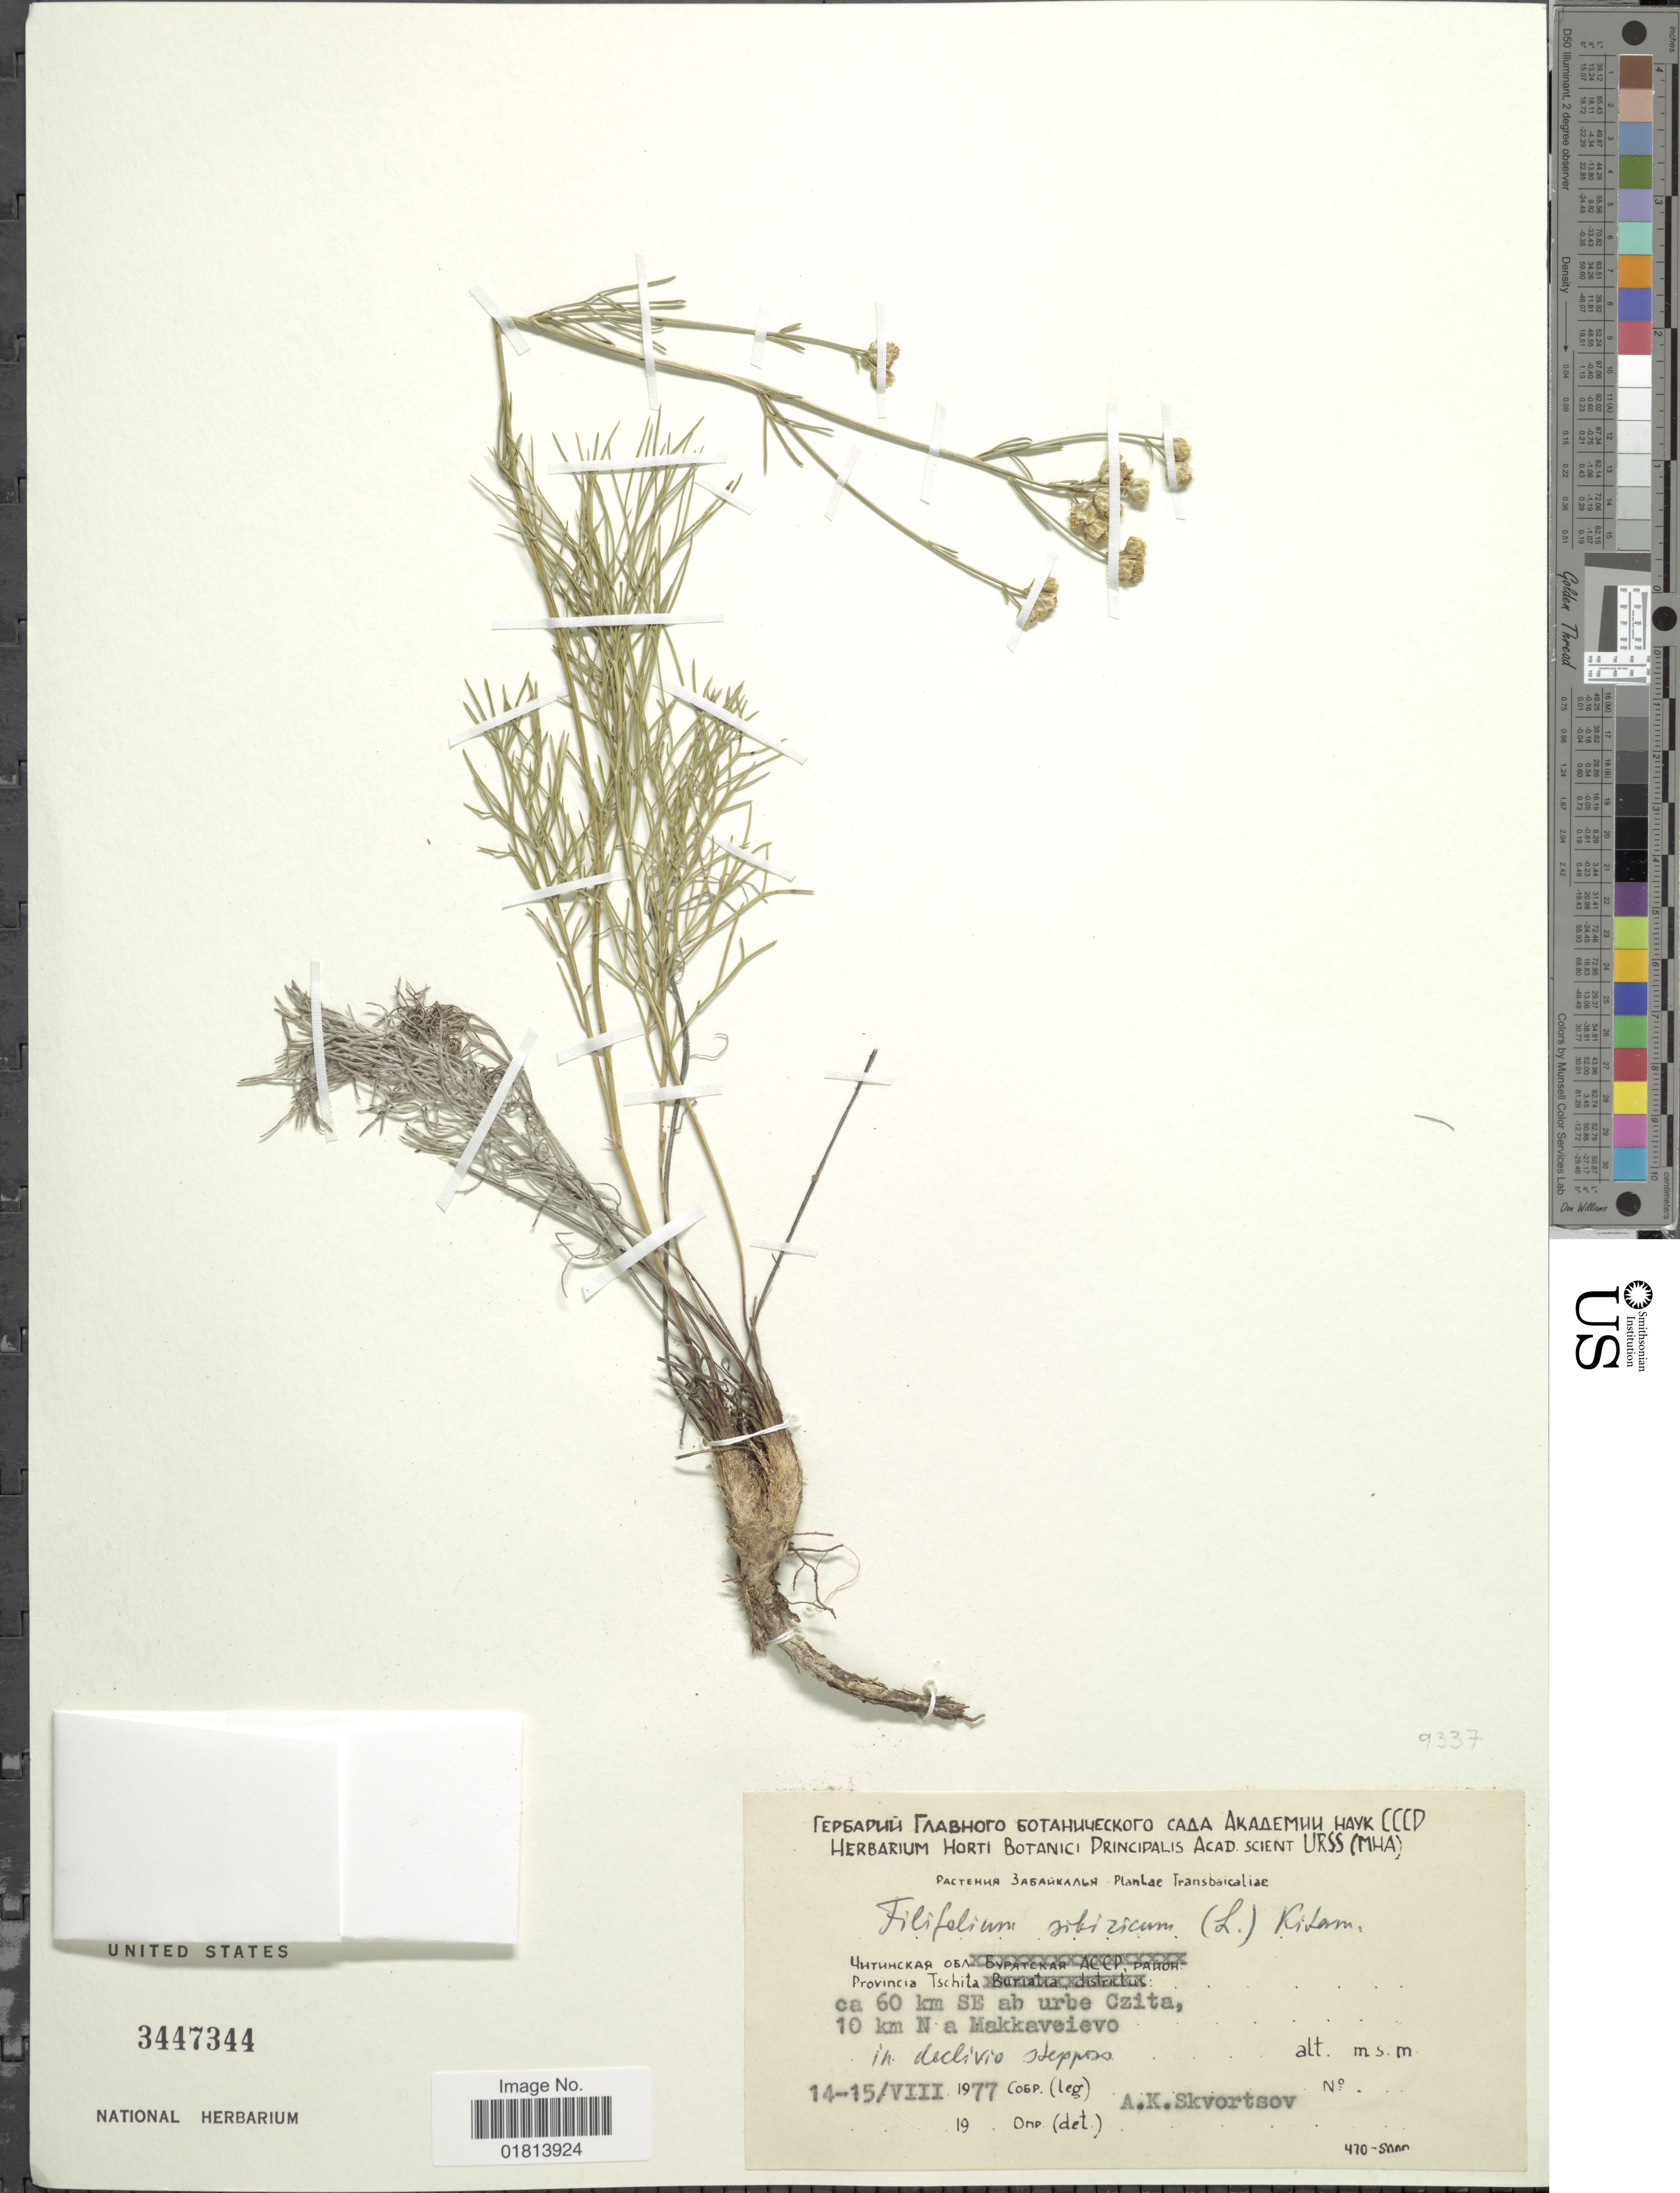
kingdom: Plantae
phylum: Tracheophyta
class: Magnoliopsida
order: Asterales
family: Asteraceae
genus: Filifolium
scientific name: Filifolium sibiricum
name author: (L.) Kitam.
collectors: A. K. Skvortsov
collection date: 1977-08-14/1977-08-15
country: Russian Federation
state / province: Zabaykalsky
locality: Provincia Tschita, 60 km SE ab urbe Czita, 10 km N a Makkaveievo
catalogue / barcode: US 3447344